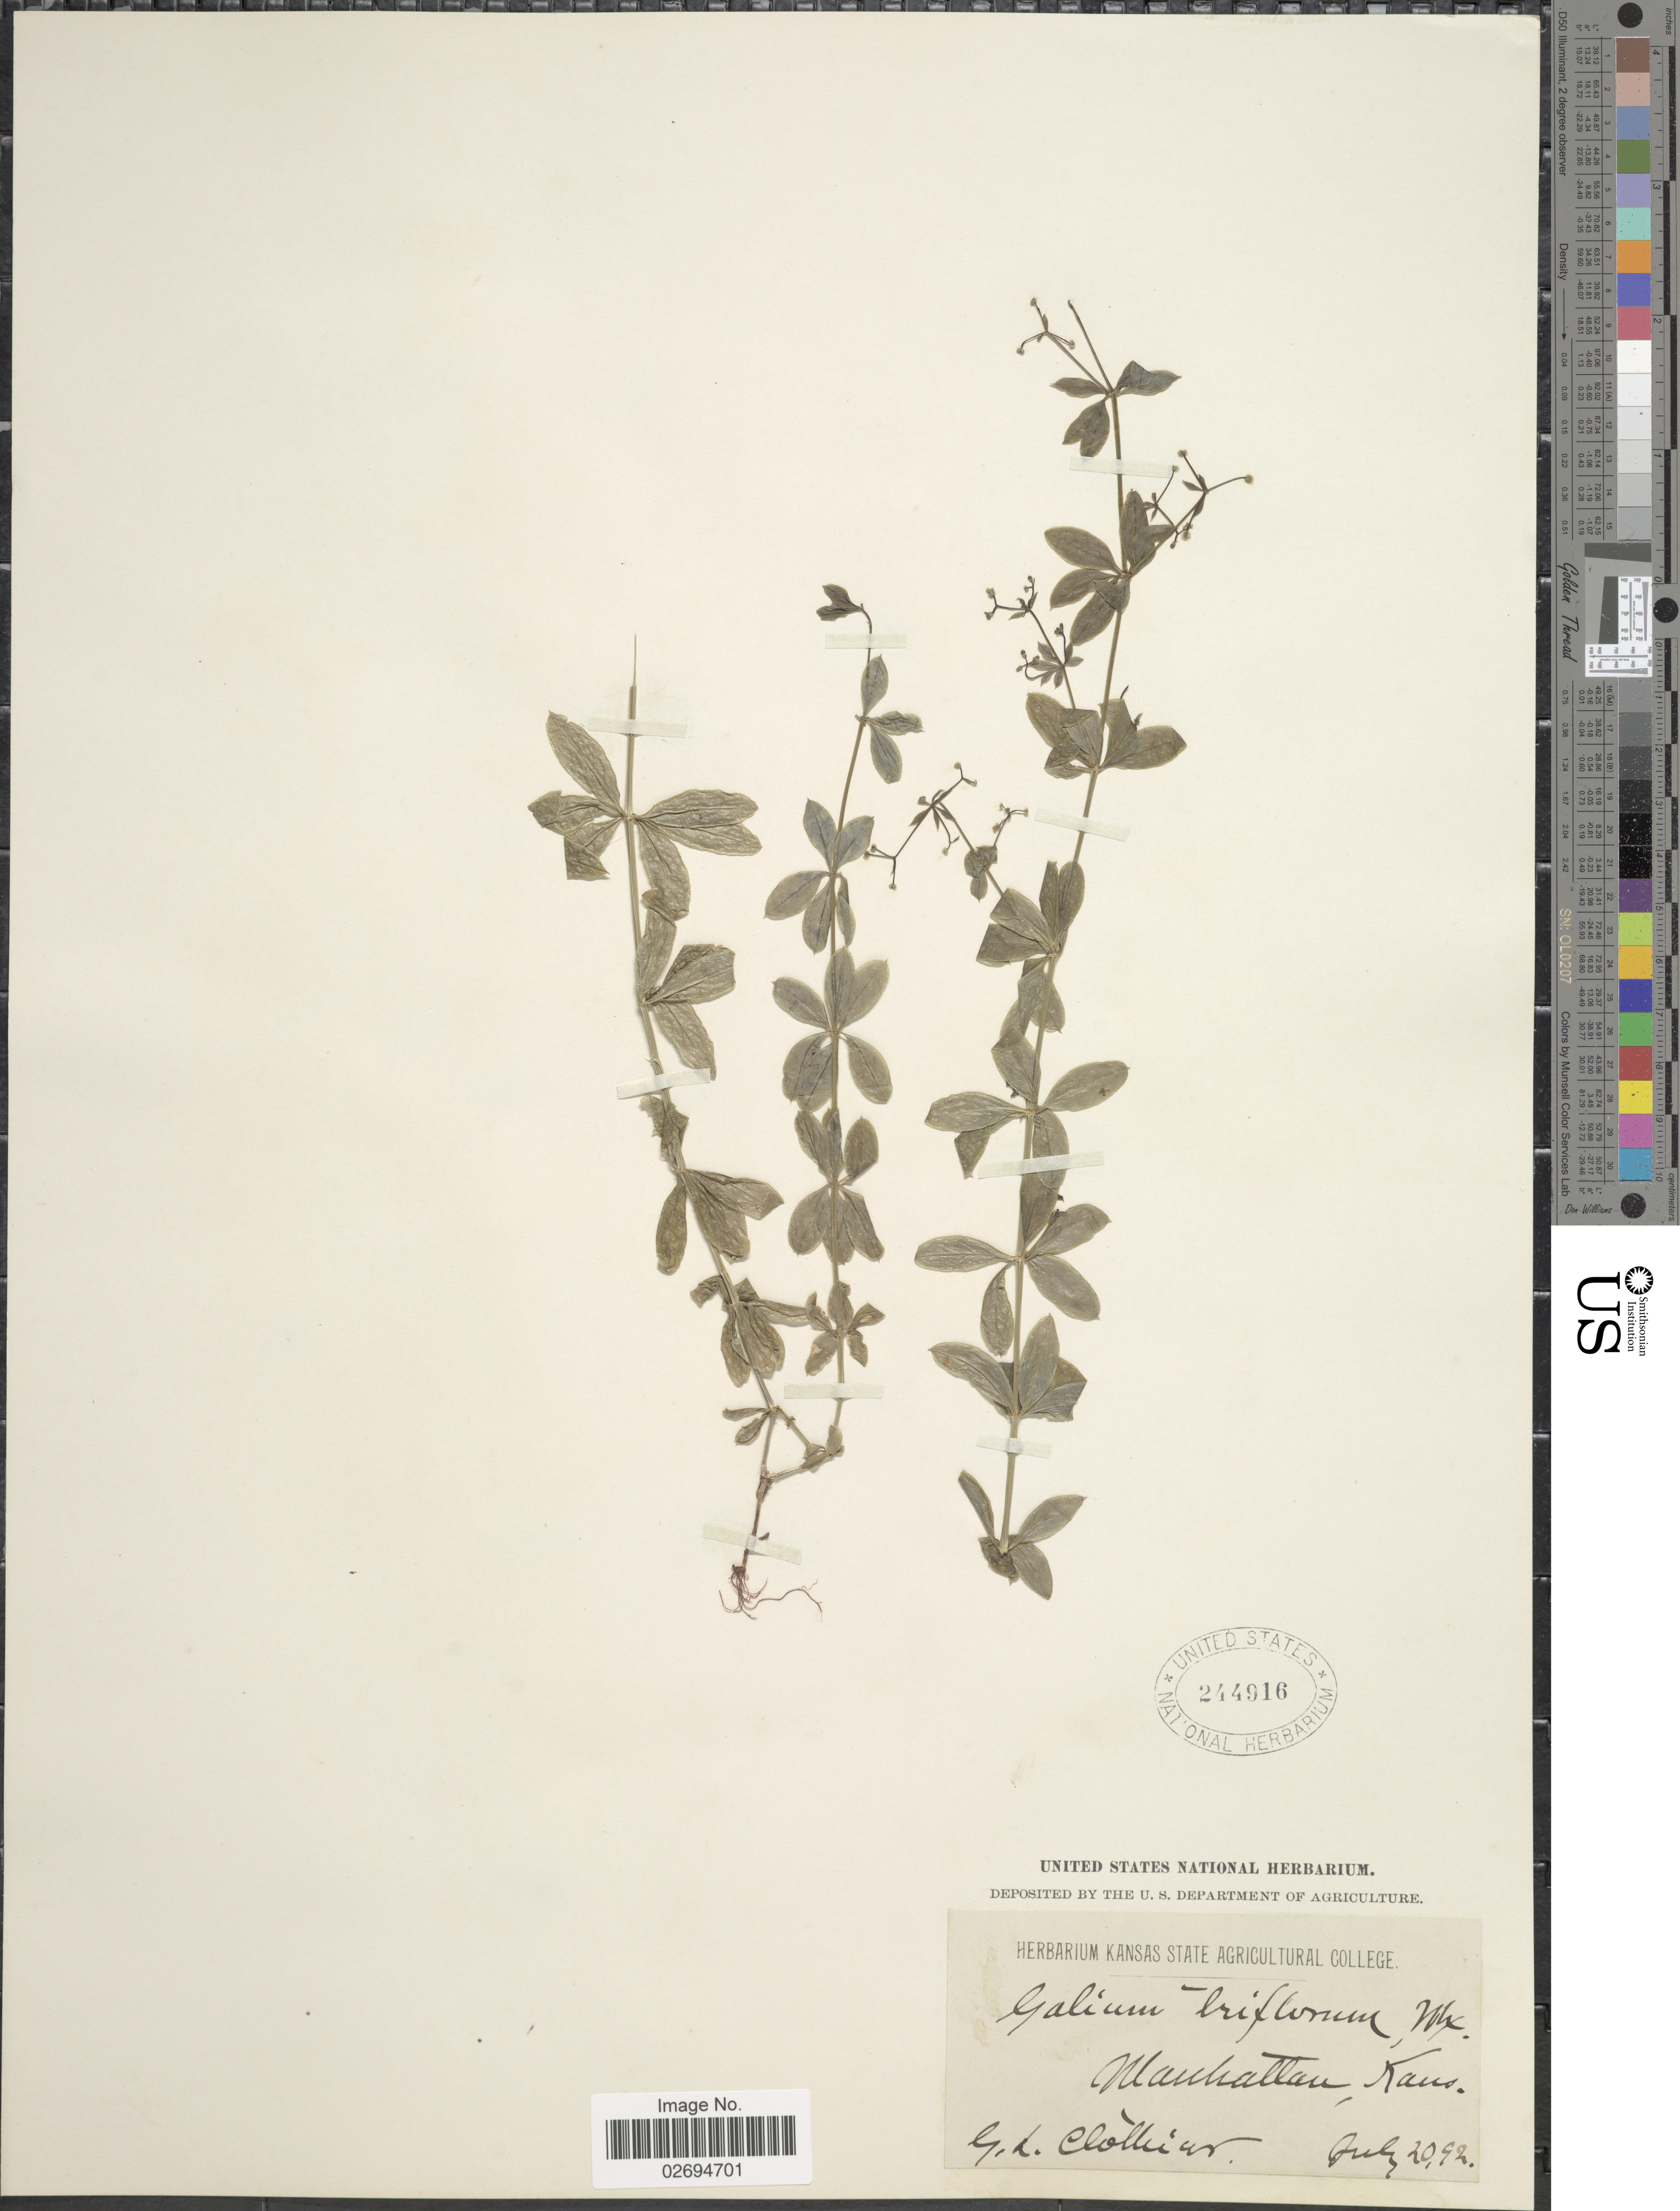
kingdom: Plantae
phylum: Tracheophyta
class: Magnoliopsida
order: Gentianales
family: Rubiaceae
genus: Galium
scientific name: Galium triflorum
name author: Michx.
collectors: G. Clothier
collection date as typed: Transcribed d/m/y: 20/7/92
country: United States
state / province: Kansas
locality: Manhattan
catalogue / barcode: US 244916